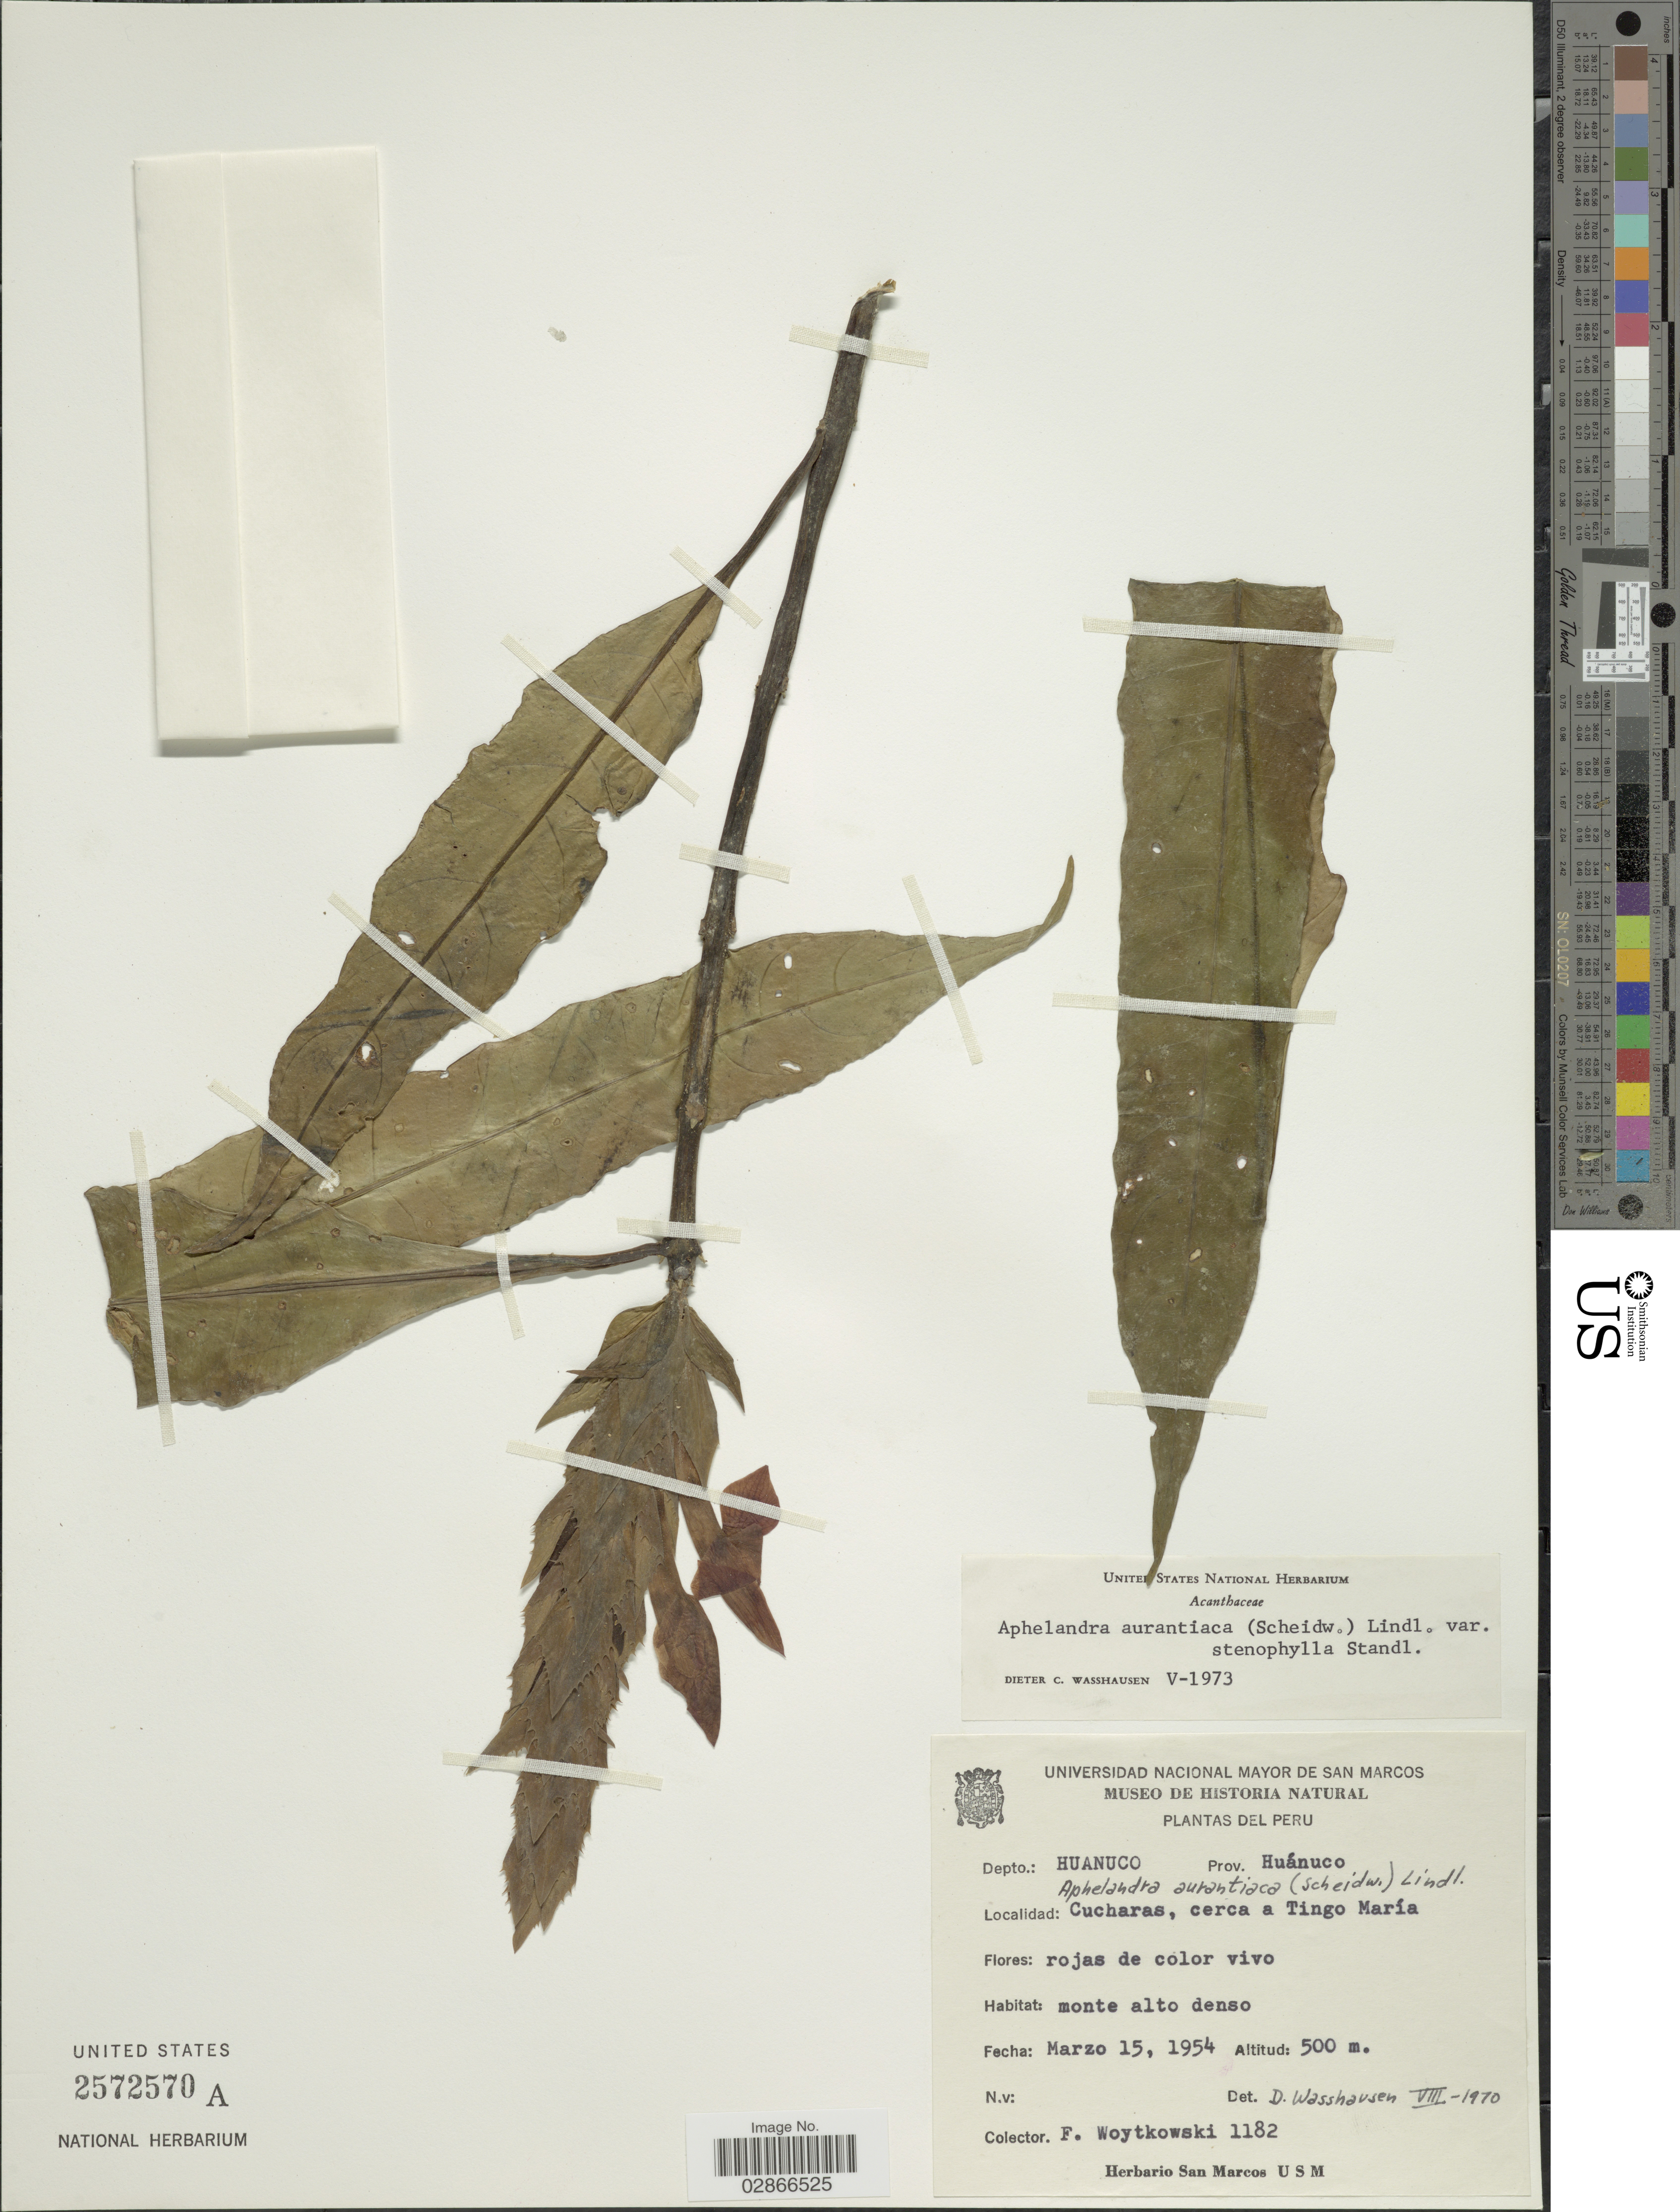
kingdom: Plantae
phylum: Tracheophyta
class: Magnoliopsida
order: Lamiales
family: Acanthaceae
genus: Aphelandra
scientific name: Aphelandra aurantiaca var. stenophylla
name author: Standl.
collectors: F. Woytkowski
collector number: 1182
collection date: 1954-03-15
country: Peru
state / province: Huánuco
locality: Depto. Huanuco. Cucharas, cerca a Tingo María.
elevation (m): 500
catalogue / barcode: US 2572570A